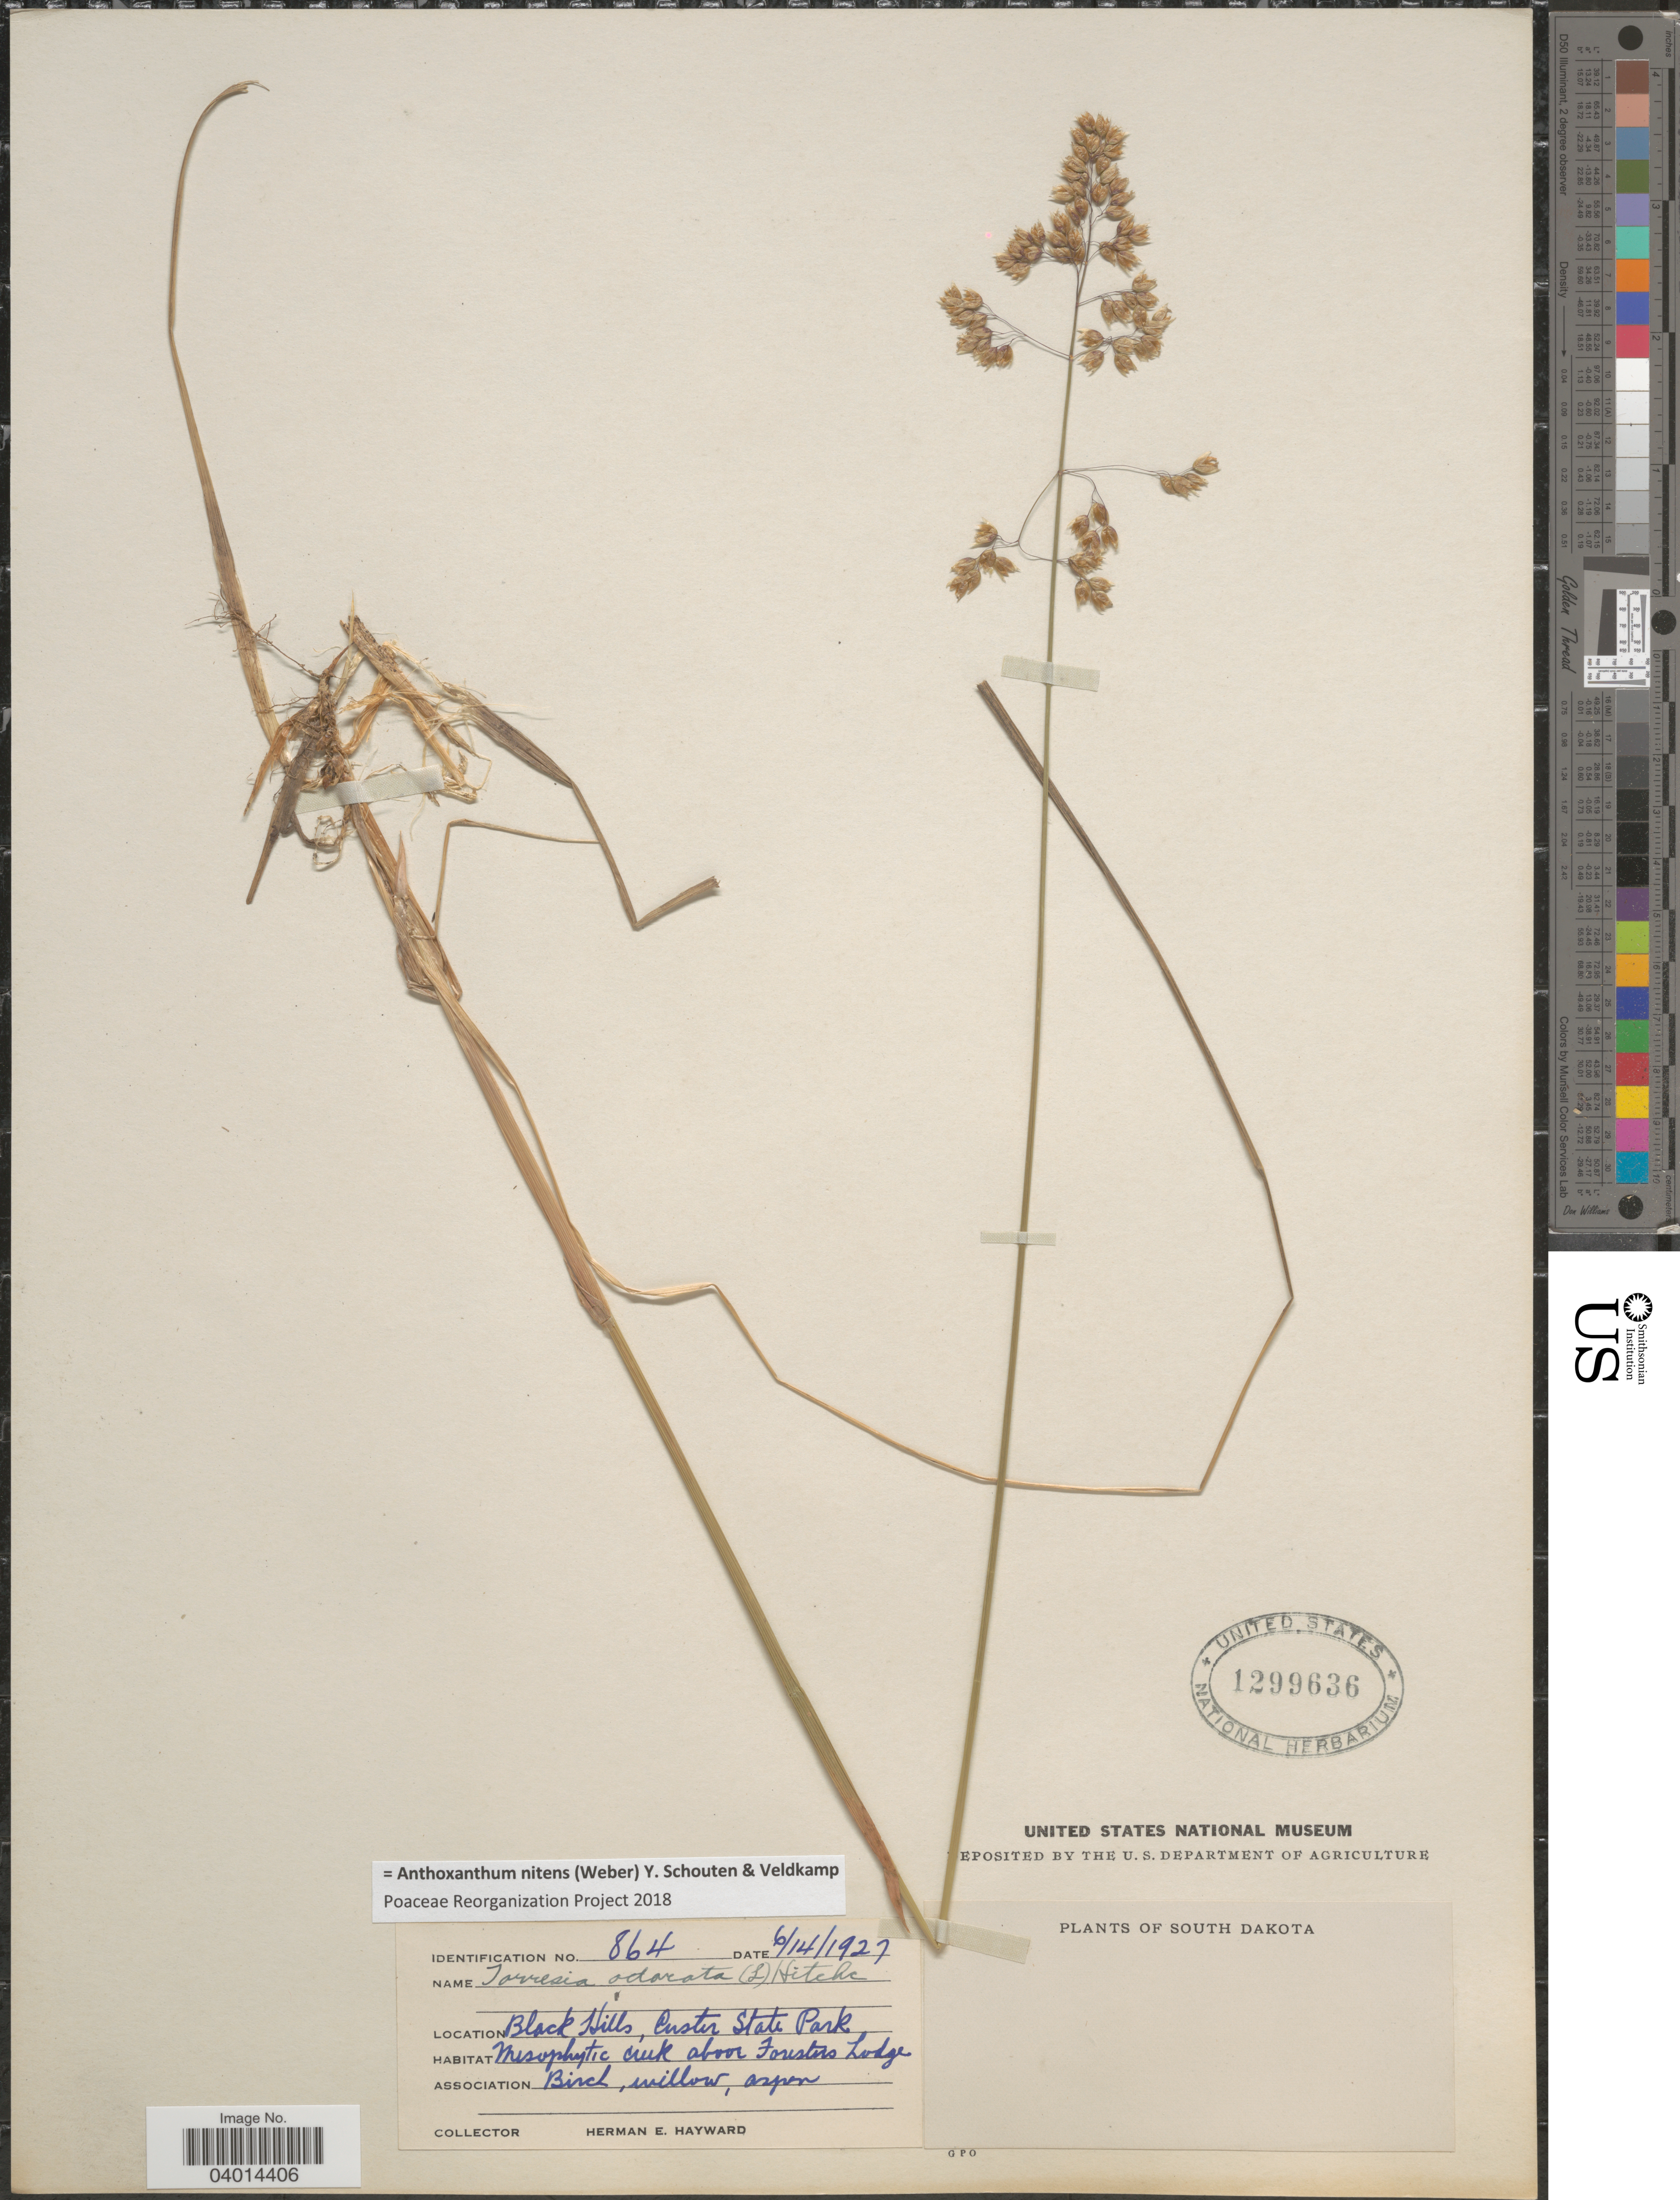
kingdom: Plantae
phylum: Tracheophyta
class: Liliopsida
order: Poales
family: Poaceae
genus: Anthoxanthum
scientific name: Anthoxanthum nitens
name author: (G.H. Weber) R.T.A. Schouten & Veldkamp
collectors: H. Hayward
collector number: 864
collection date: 1927-06-14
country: United States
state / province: South Dakota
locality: Black Hills Custer State Park. Mesophytic Creek above Foresters Lodge.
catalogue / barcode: US 1299636